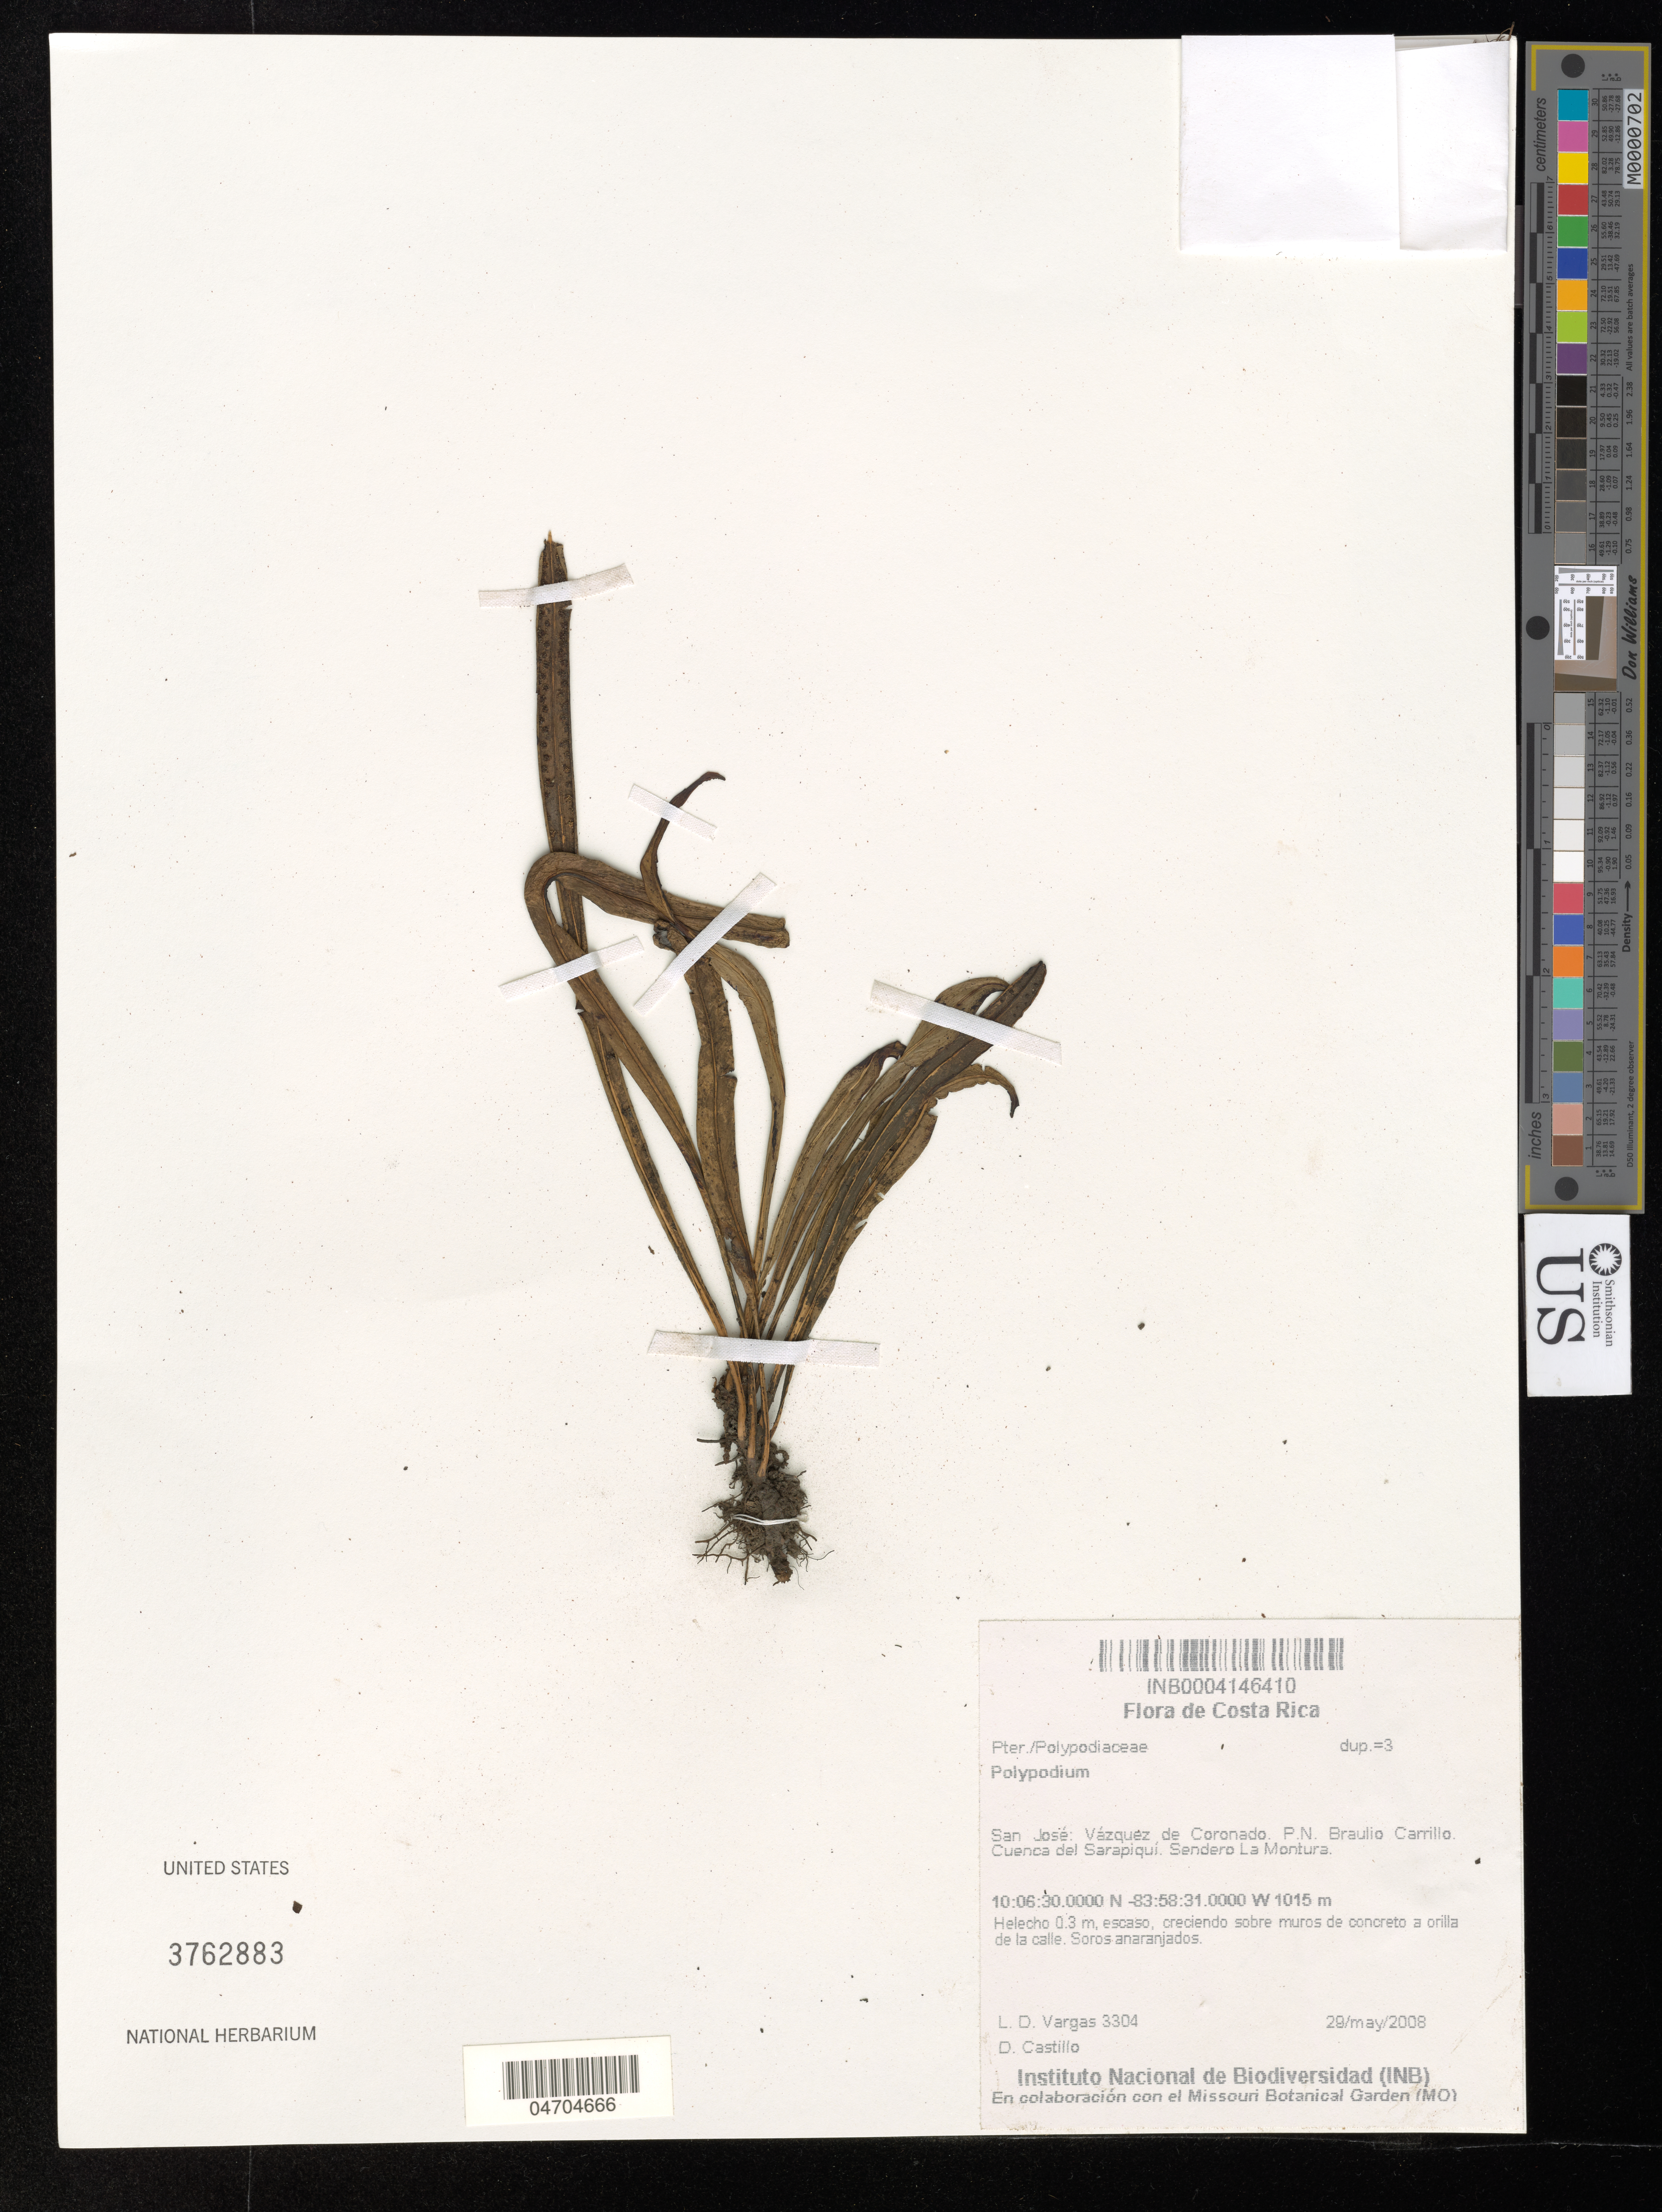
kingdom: Plantae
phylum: Tracheophyta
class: Polypodiopsida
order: Polypodiales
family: Polypodiaceae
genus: Polypodium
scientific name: Polypodium (Goniophlebiopteris) sp.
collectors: L. Vargas & D. Castillo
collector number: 3304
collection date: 2008-05-29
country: Costa Rica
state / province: San José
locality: Vázquez de Coronado. P.N. Braulio Carrillo. Cuenca del Sarapiquí. Sendero La Montura.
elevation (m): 1015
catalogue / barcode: US 3762883